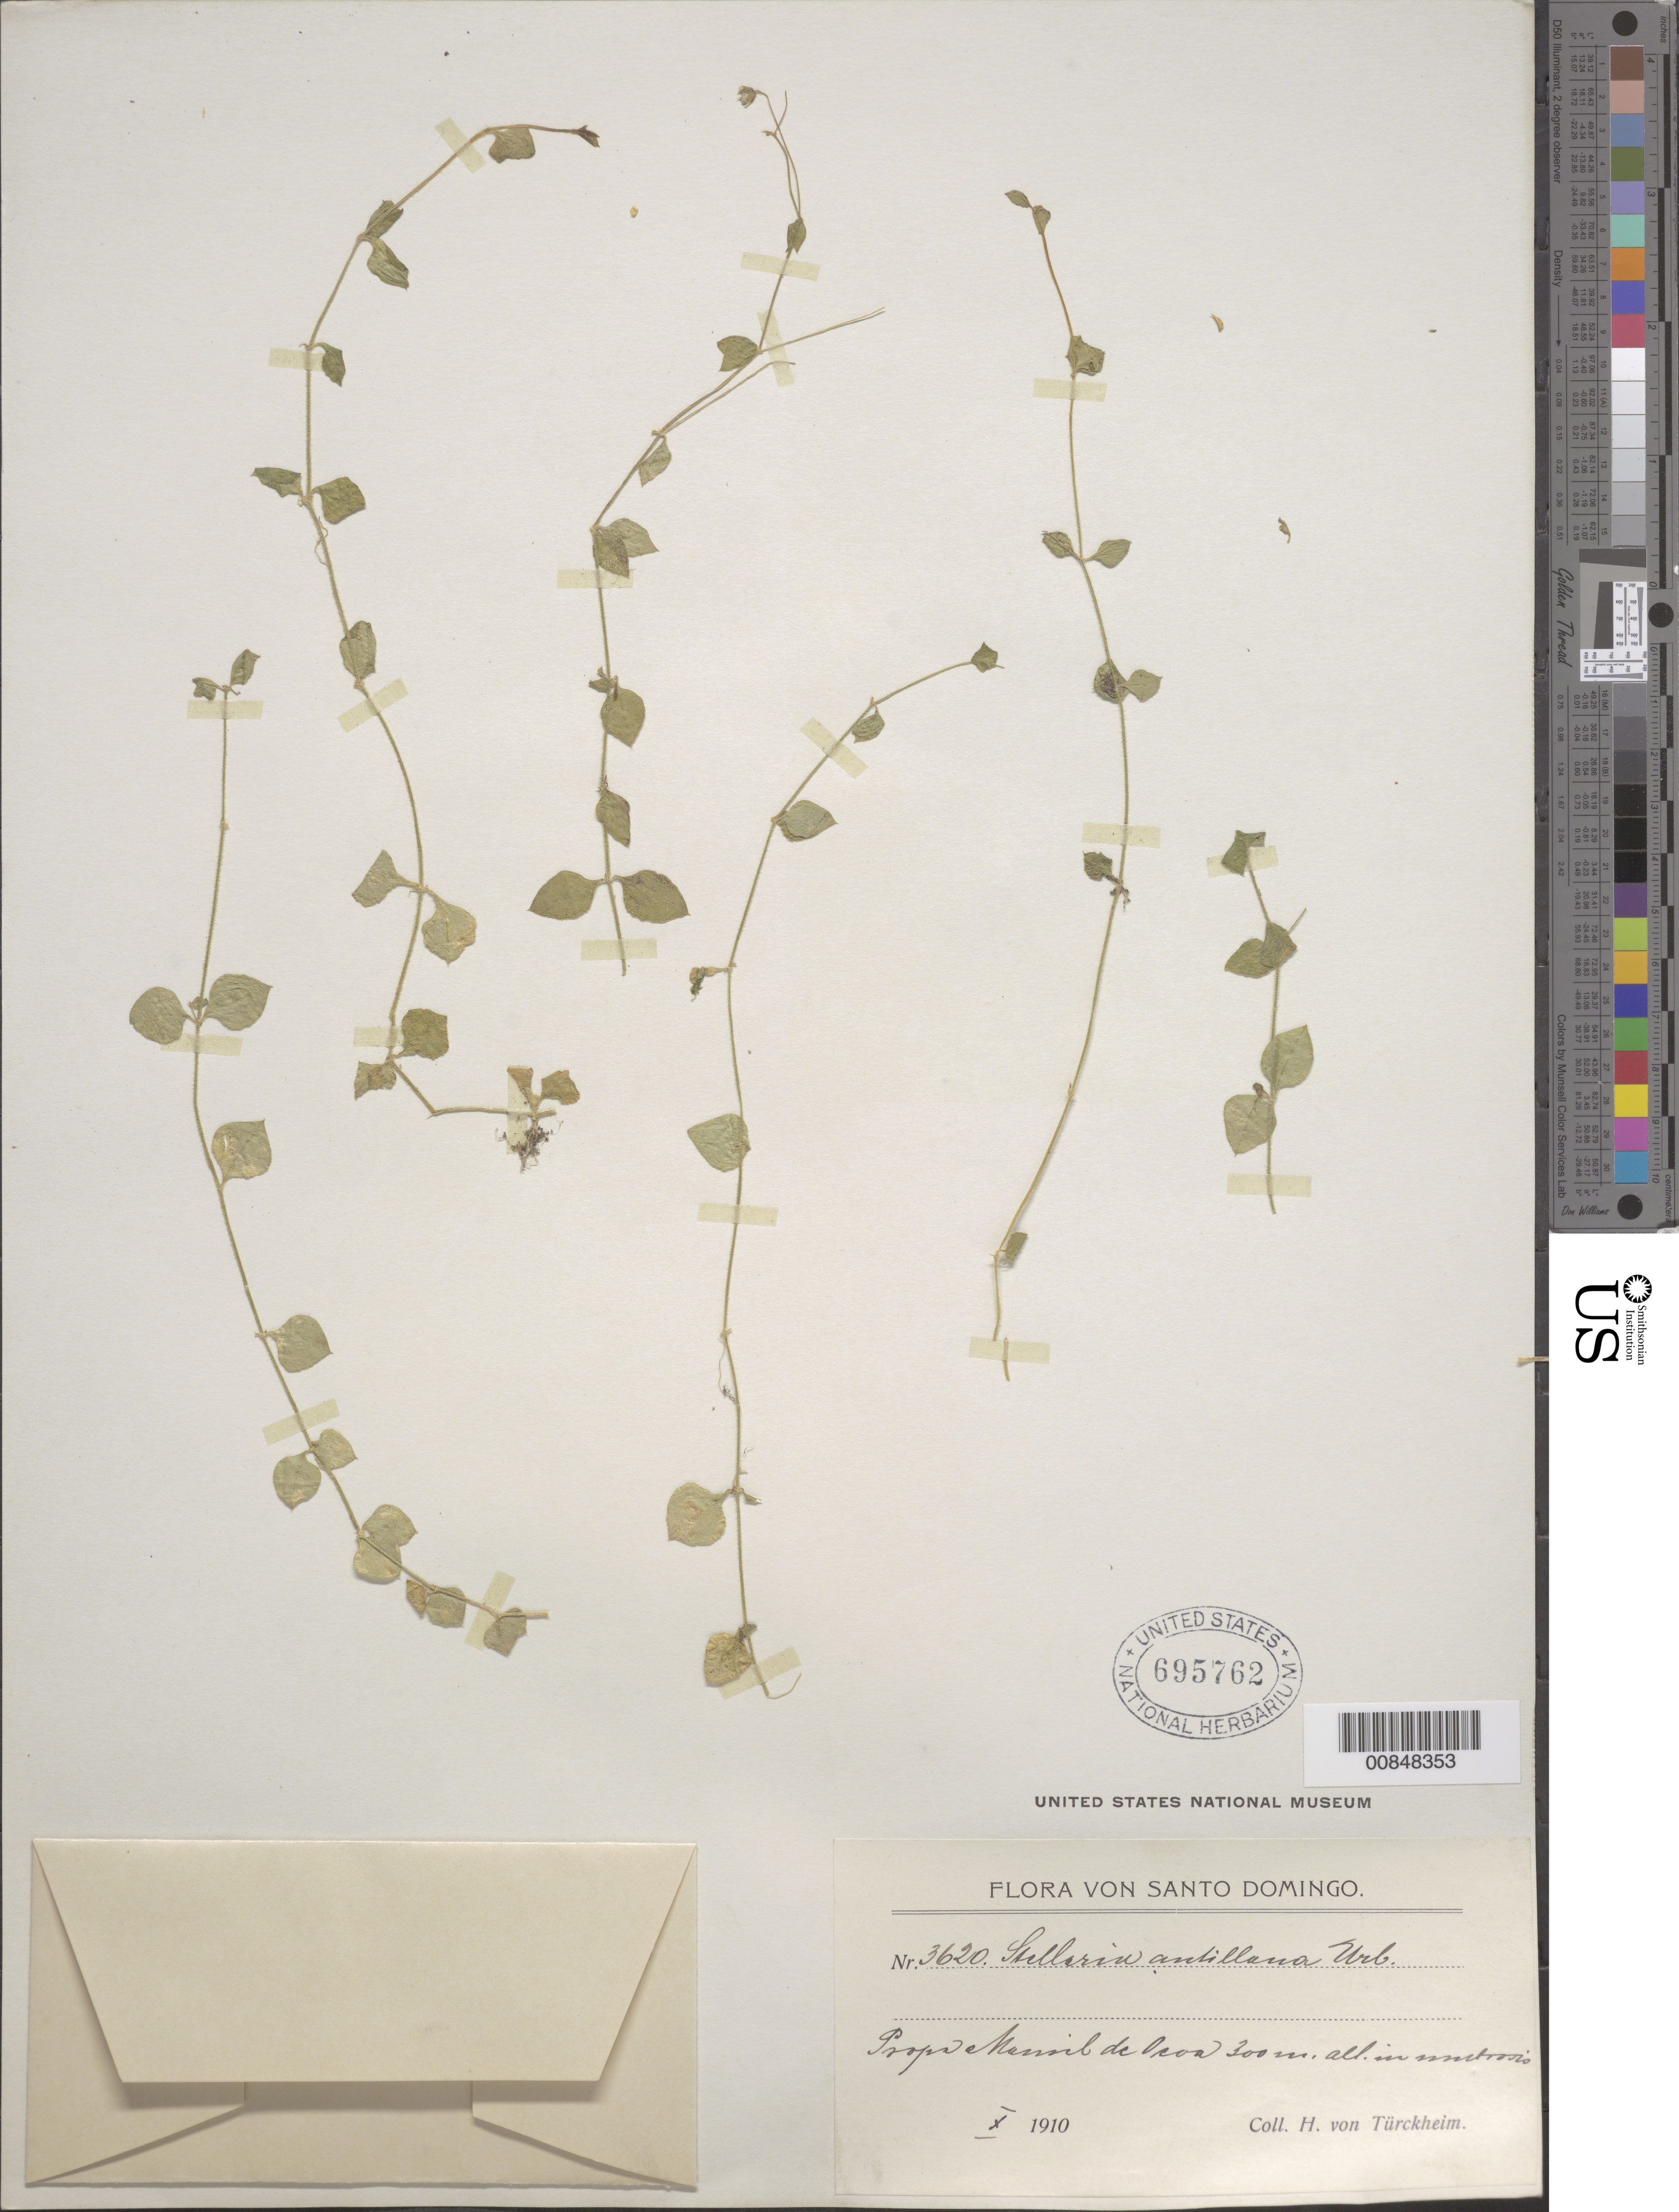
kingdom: Plantae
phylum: Tracheophyta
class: Magnoliopsida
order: Caryophyllales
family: Caryophyllaceae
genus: Stellaria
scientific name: Stellaria antillana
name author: Urb.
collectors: H. von Türckheim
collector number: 3620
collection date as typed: Oct 1910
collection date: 1910-10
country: Dominican Republic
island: Hispaniola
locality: Prope Maniel de Ocoa.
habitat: In montrosis.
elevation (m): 300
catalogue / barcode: US 695762